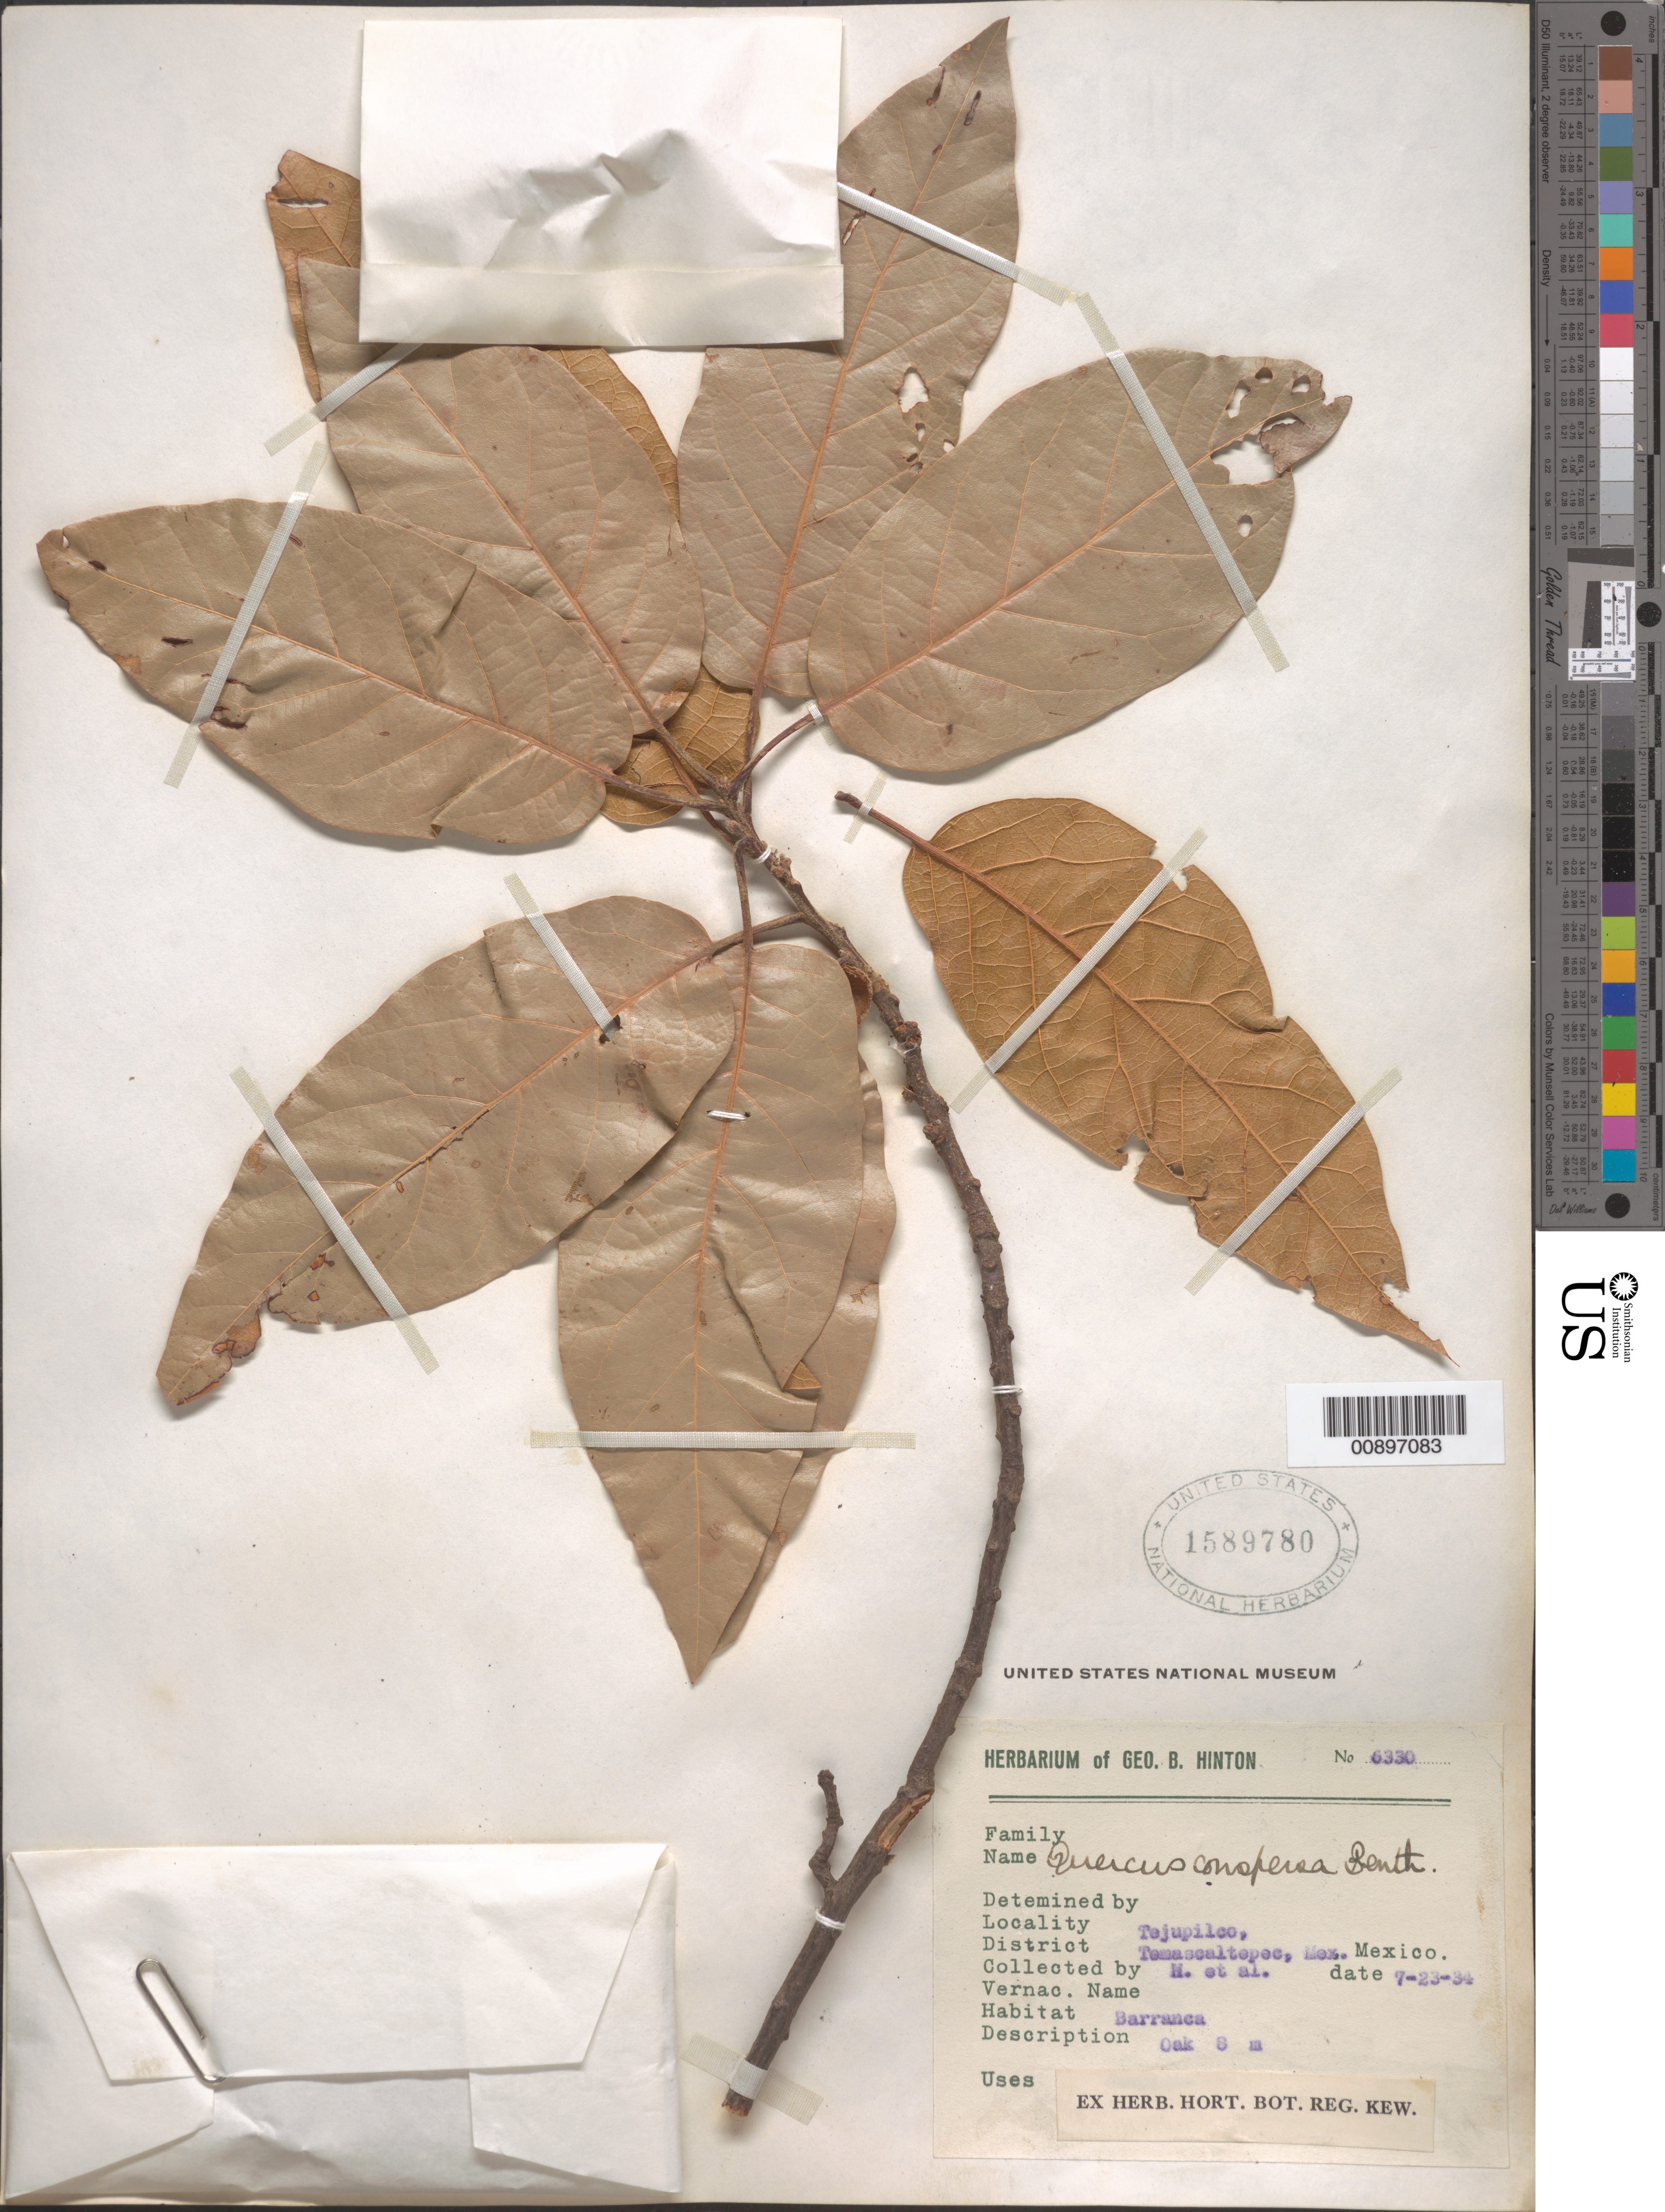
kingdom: Plantae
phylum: Tracheophyta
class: Magnoliopsida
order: Fagales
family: Fagaceae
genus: Quercus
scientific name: Quercus conspersa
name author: Benth.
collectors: G. B. Hinton & et al.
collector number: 6330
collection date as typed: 23 Jul 1934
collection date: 1934-07-23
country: Mexico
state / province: México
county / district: Temascaltepec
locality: Tejupilco, District Temascaltepec, México.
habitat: Barranca.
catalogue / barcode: US 1589780